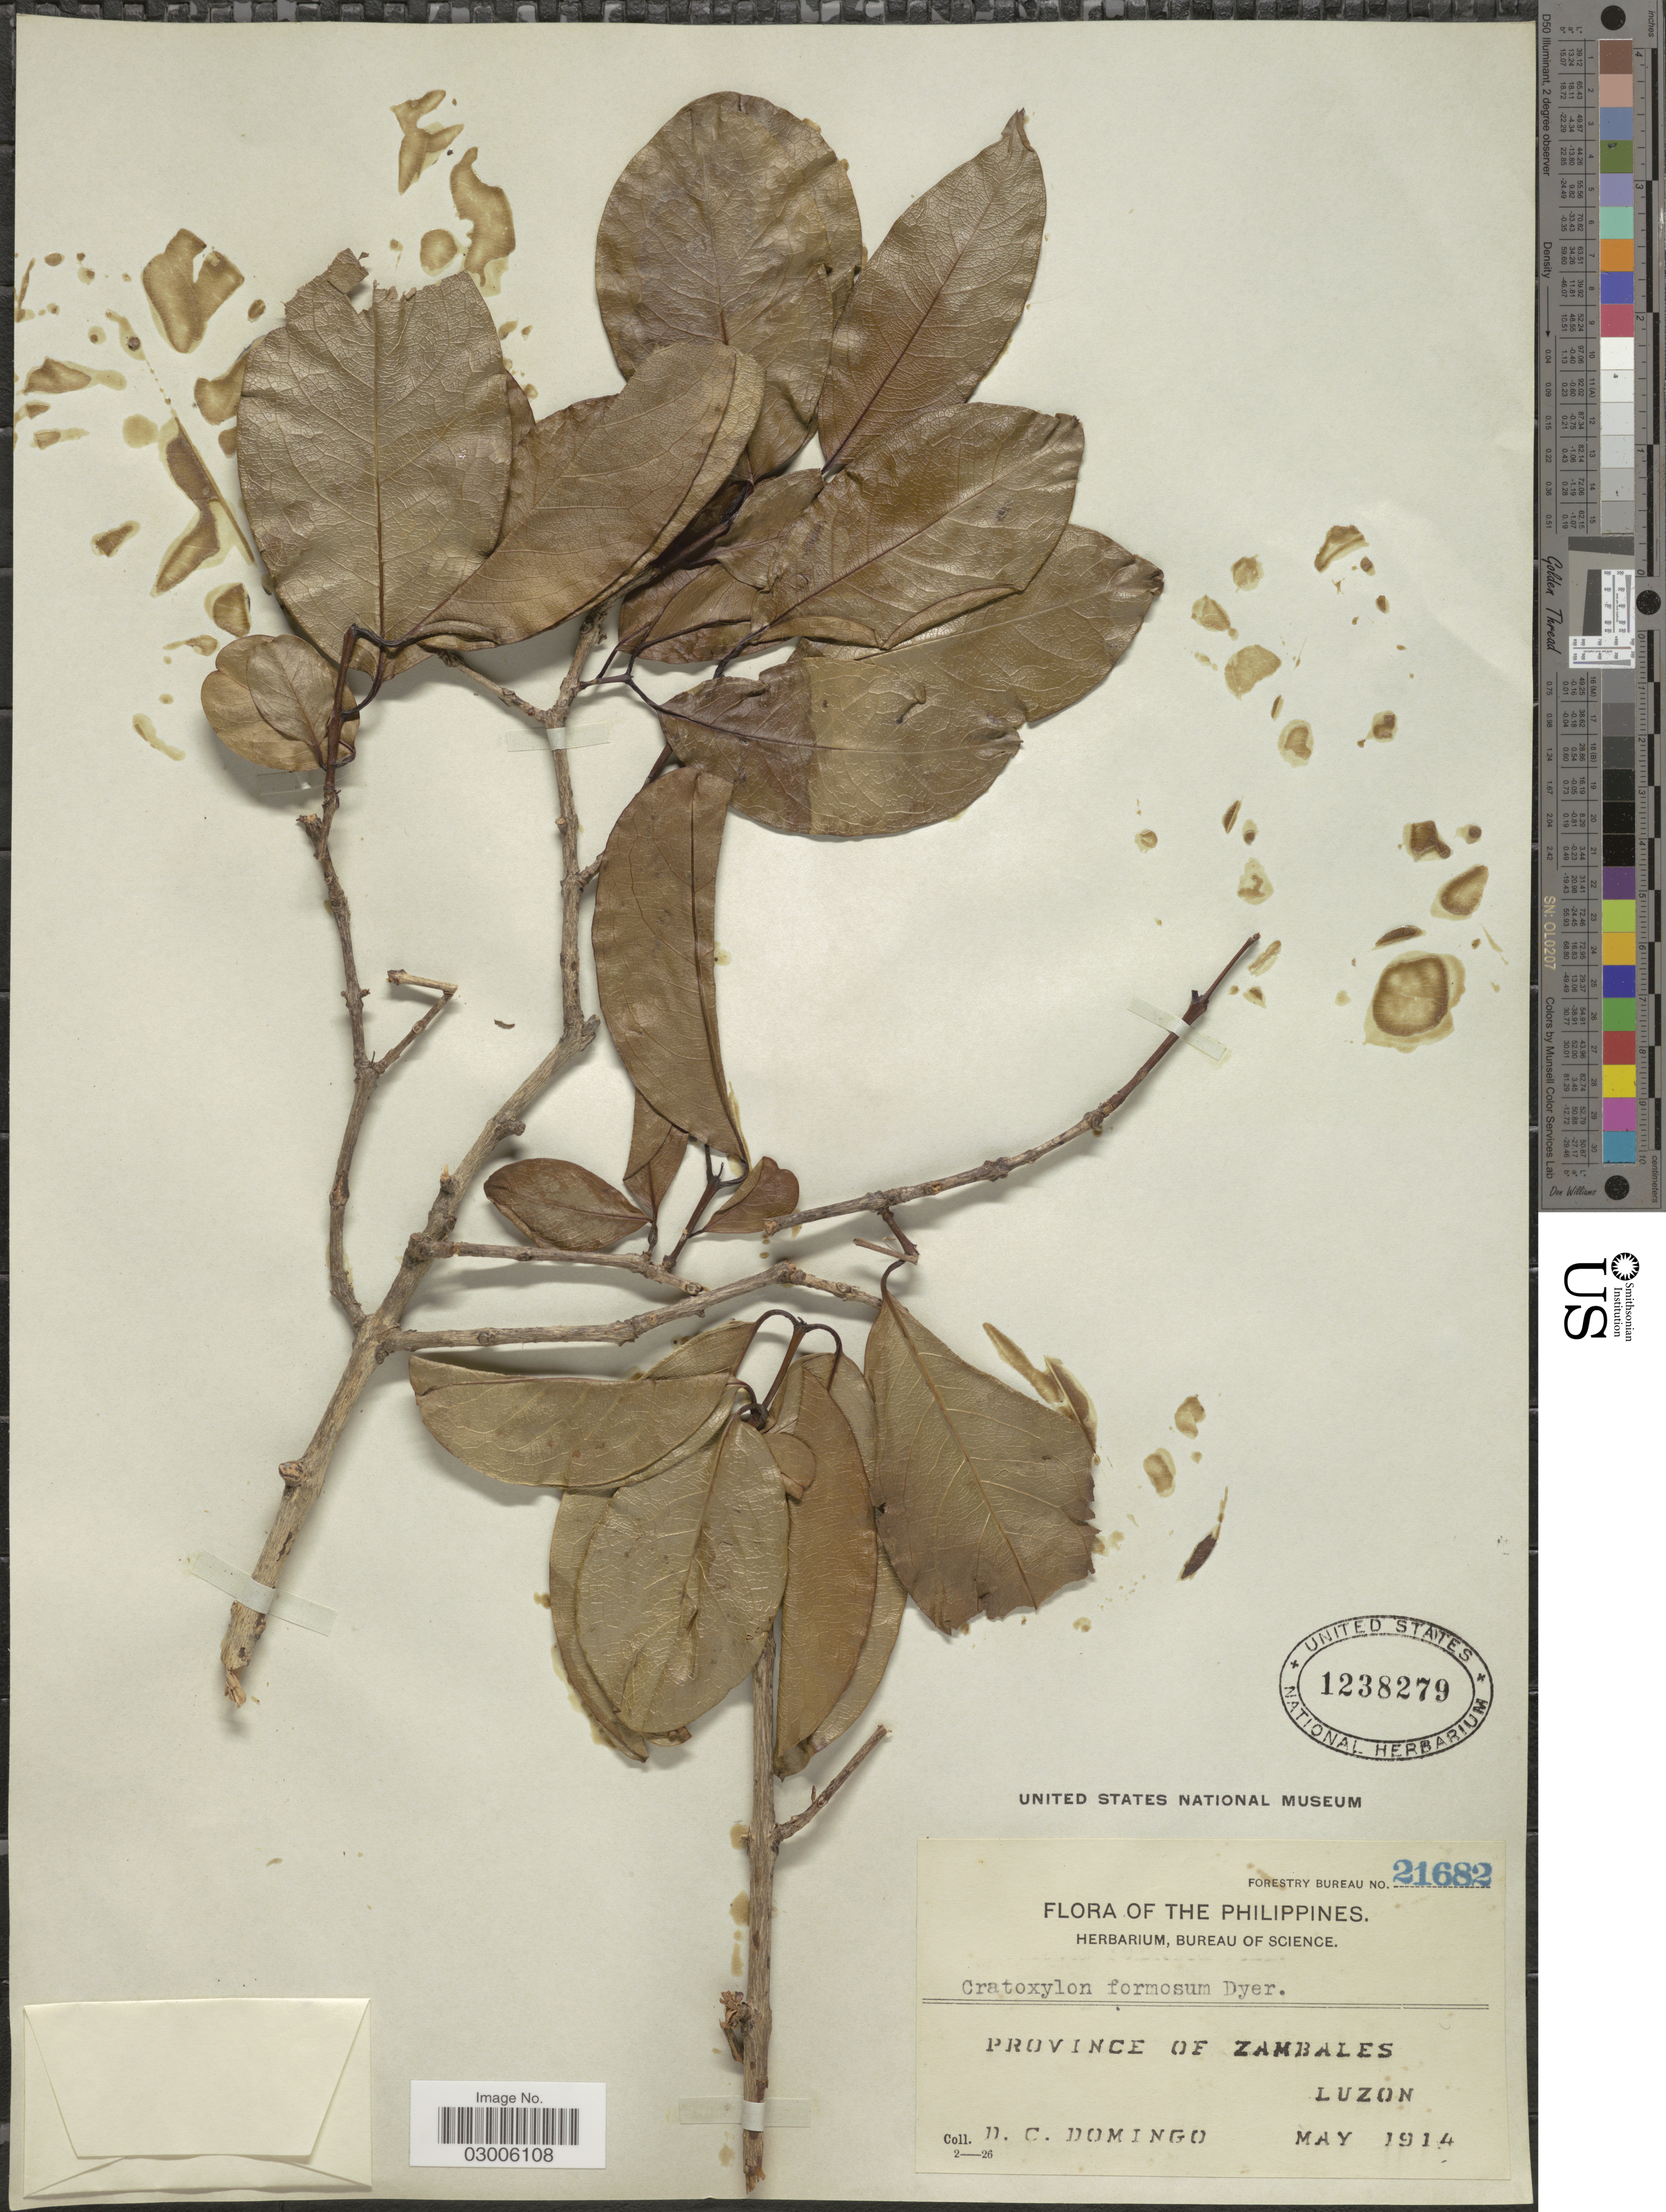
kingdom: Plantae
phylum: Tracheophyta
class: Magnoliopsida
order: Malpighiales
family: Hypericaceae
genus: Cratoxylum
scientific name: Cratoxylum cochinchinense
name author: (Lour.) Blume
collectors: D. Domingo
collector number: Forestry Bureau 21682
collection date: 1914-05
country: Philippines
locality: Province of Zambales. Luzon.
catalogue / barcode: US 1238279